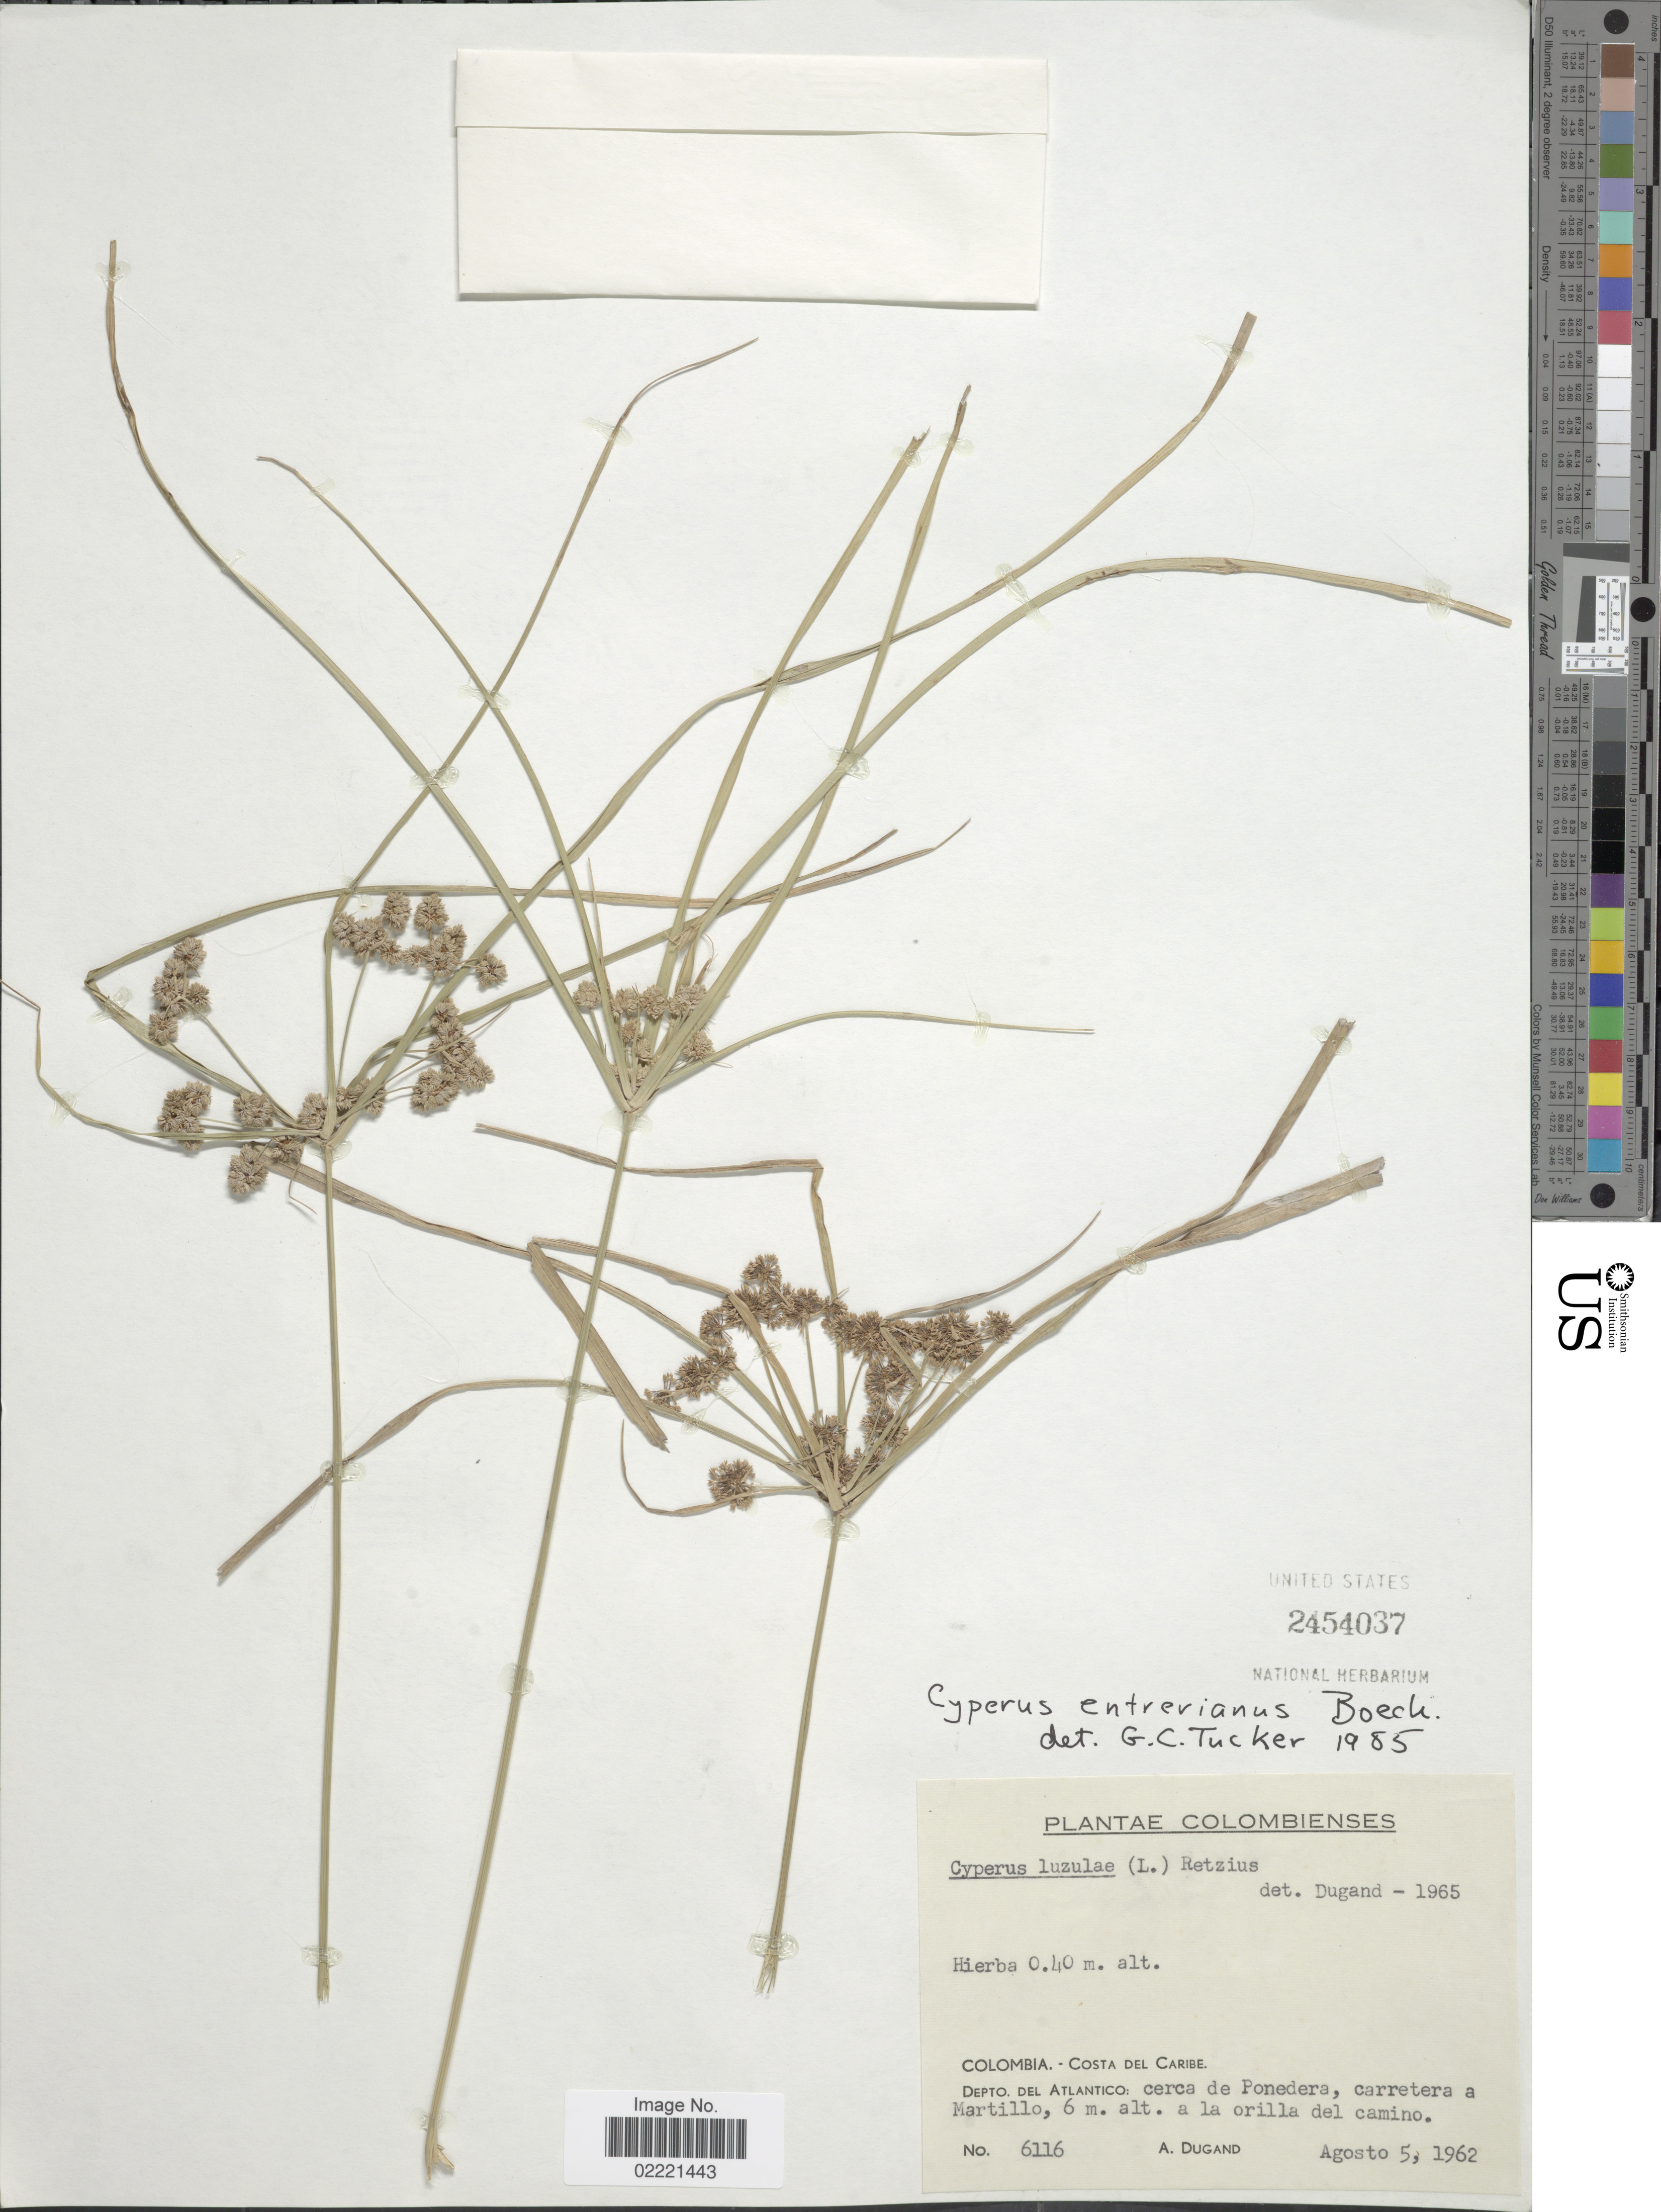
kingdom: Plantae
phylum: Tracheophyta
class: Liliopsida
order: Poales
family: Cyperaceae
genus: Cyperus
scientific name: Cyperus entrerianus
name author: Boeckeler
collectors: A. Dugand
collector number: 6116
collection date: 1962-08-05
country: Colombia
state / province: Atlántico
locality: Costa del Caribe, Depto. Del Atlantico: cerca de Ponedera, carretera a Martillo, a la orilla del camino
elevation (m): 6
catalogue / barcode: US 2454037